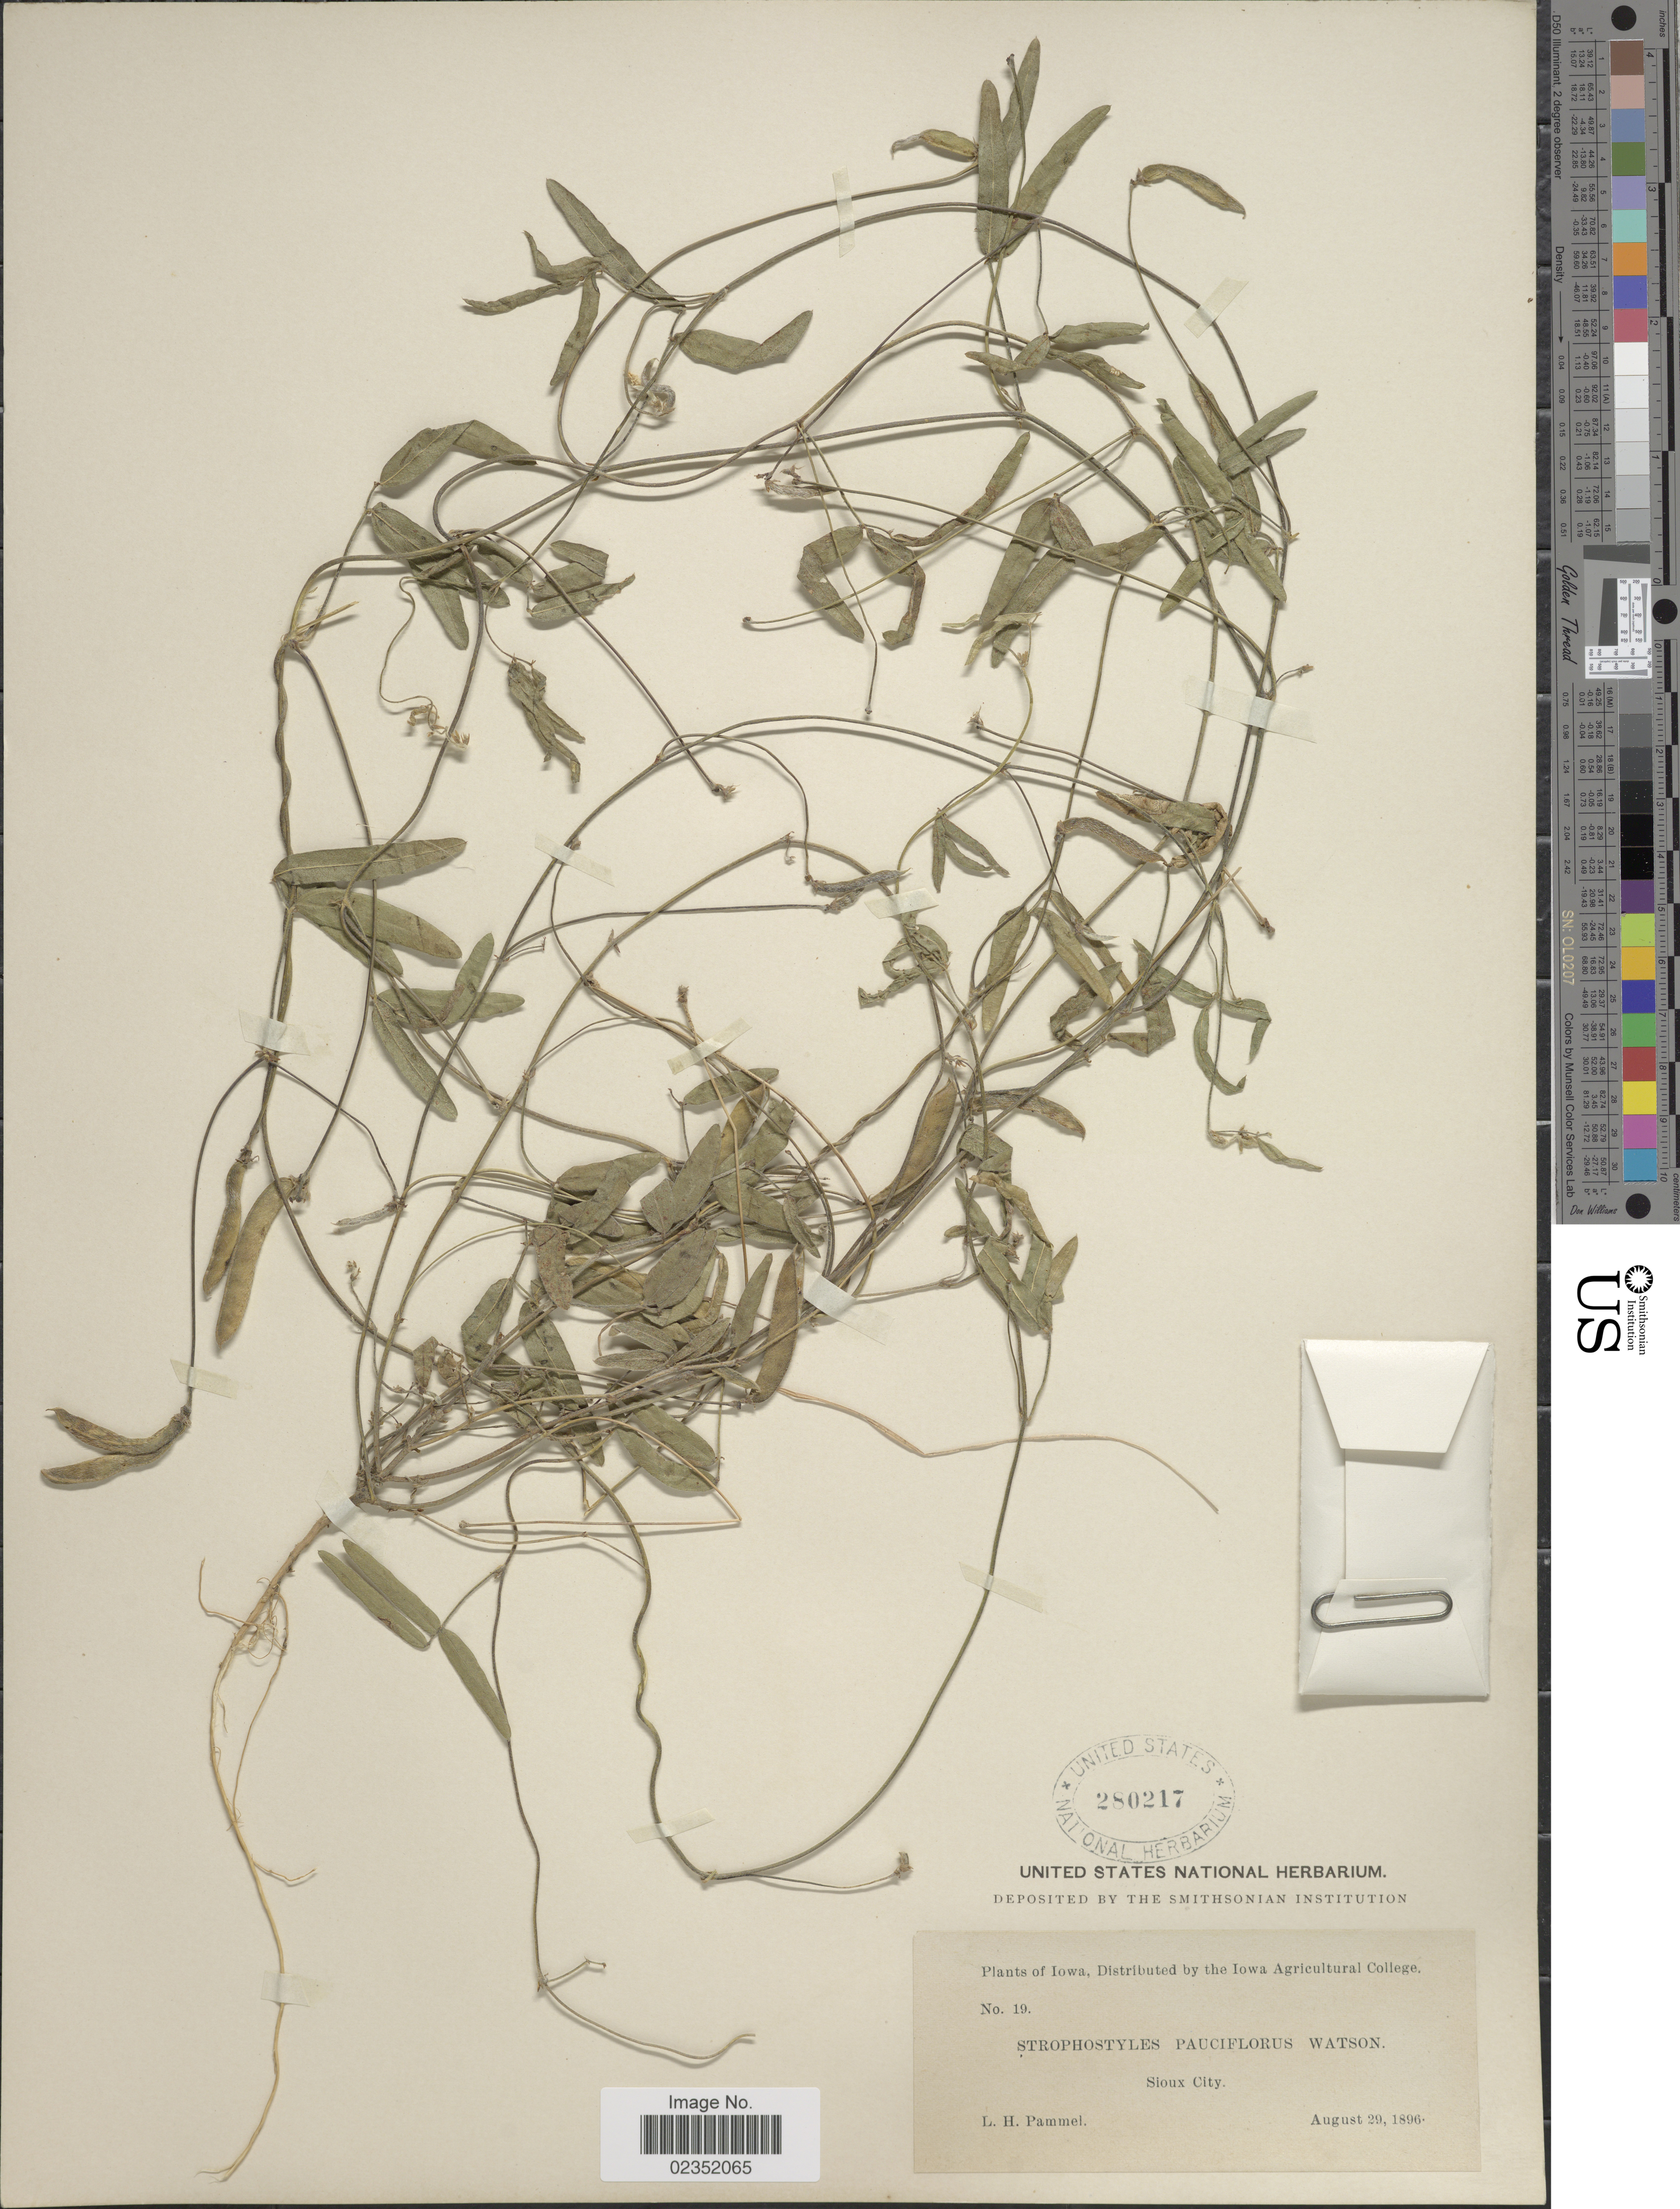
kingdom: Plantae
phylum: Tracheophyta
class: Magnoliopsida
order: Fabales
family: Fabaceae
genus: Strophostyles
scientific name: Strophostyles leiosperma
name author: (Torr. & A. Gray) Piper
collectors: L. Pammel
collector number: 19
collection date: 1896-08-29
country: United States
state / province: Iowa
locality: Sioux City.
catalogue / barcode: US 280217